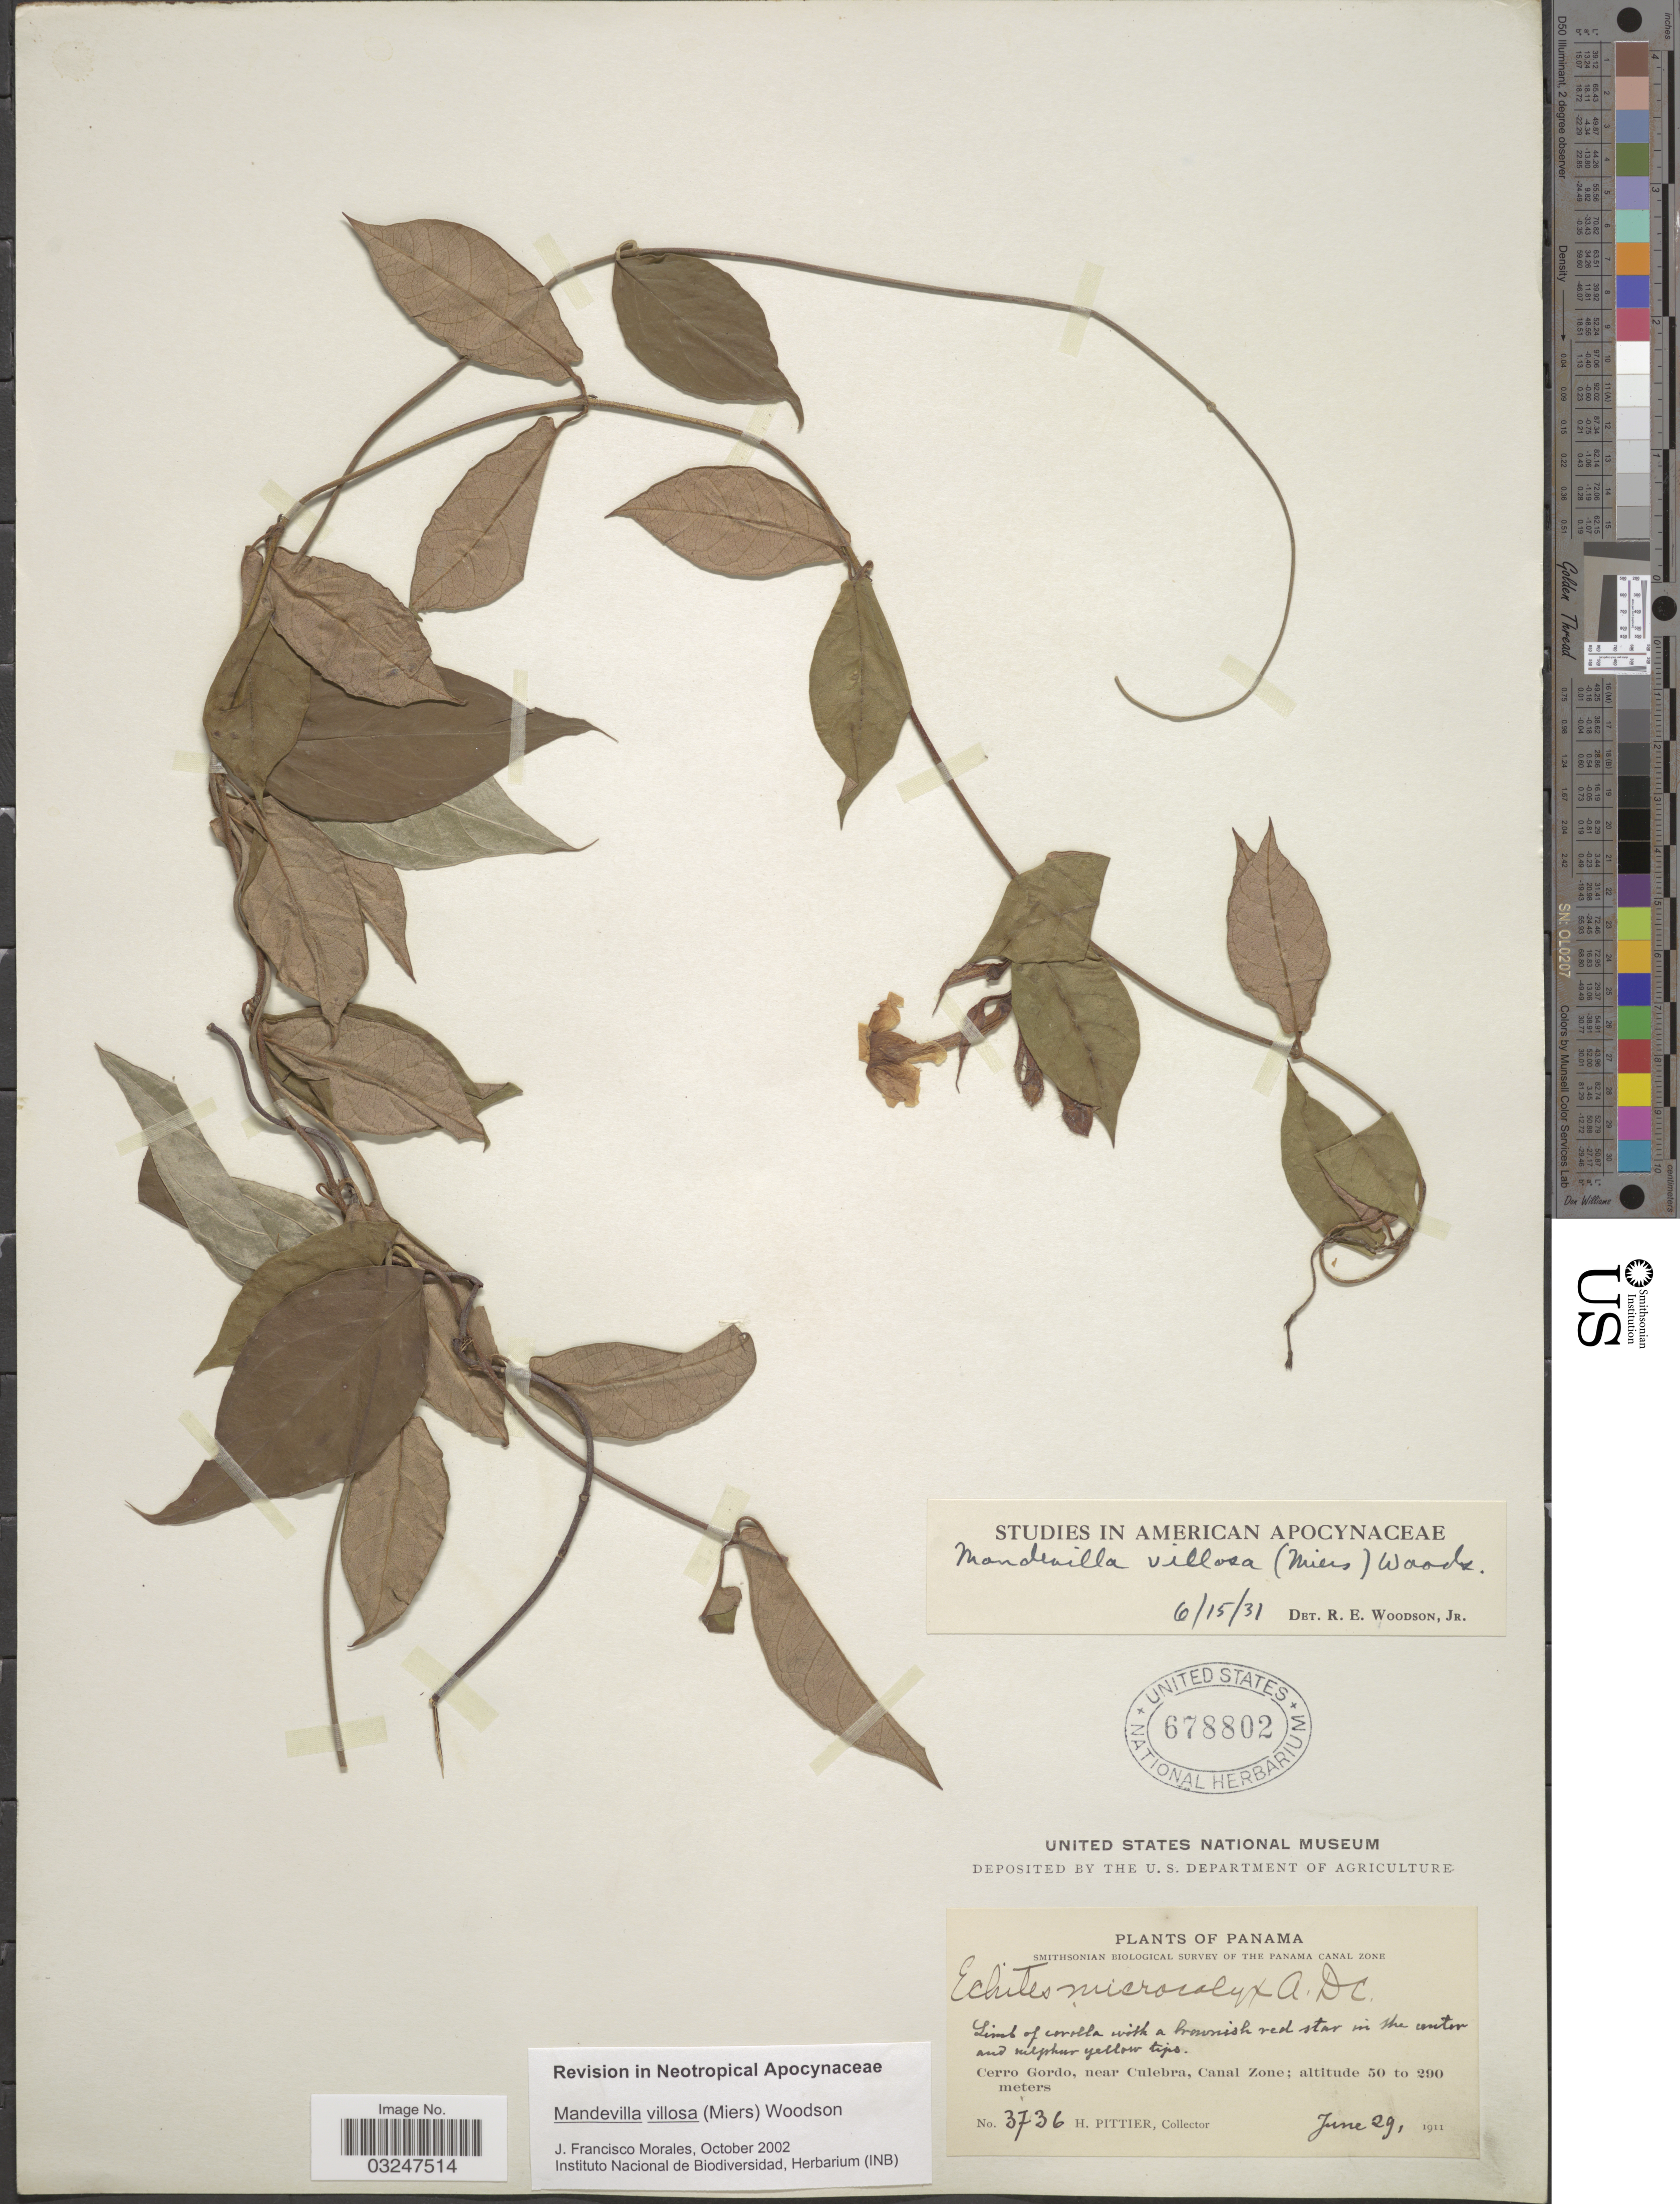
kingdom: Plantae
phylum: Tracheophyta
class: Magnoliopsida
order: Gentianales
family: Apocynaceae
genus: Mandevilla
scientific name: Mandevilla villosa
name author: (Miers) Woodson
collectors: H. F. Pittier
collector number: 3736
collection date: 1911-06-29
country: Panama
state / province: Colón / Panamá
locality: Cerro Gordo, near Culebra, Canal Zone. Panama Canal Zone.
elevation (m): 50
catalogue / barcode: US 678802